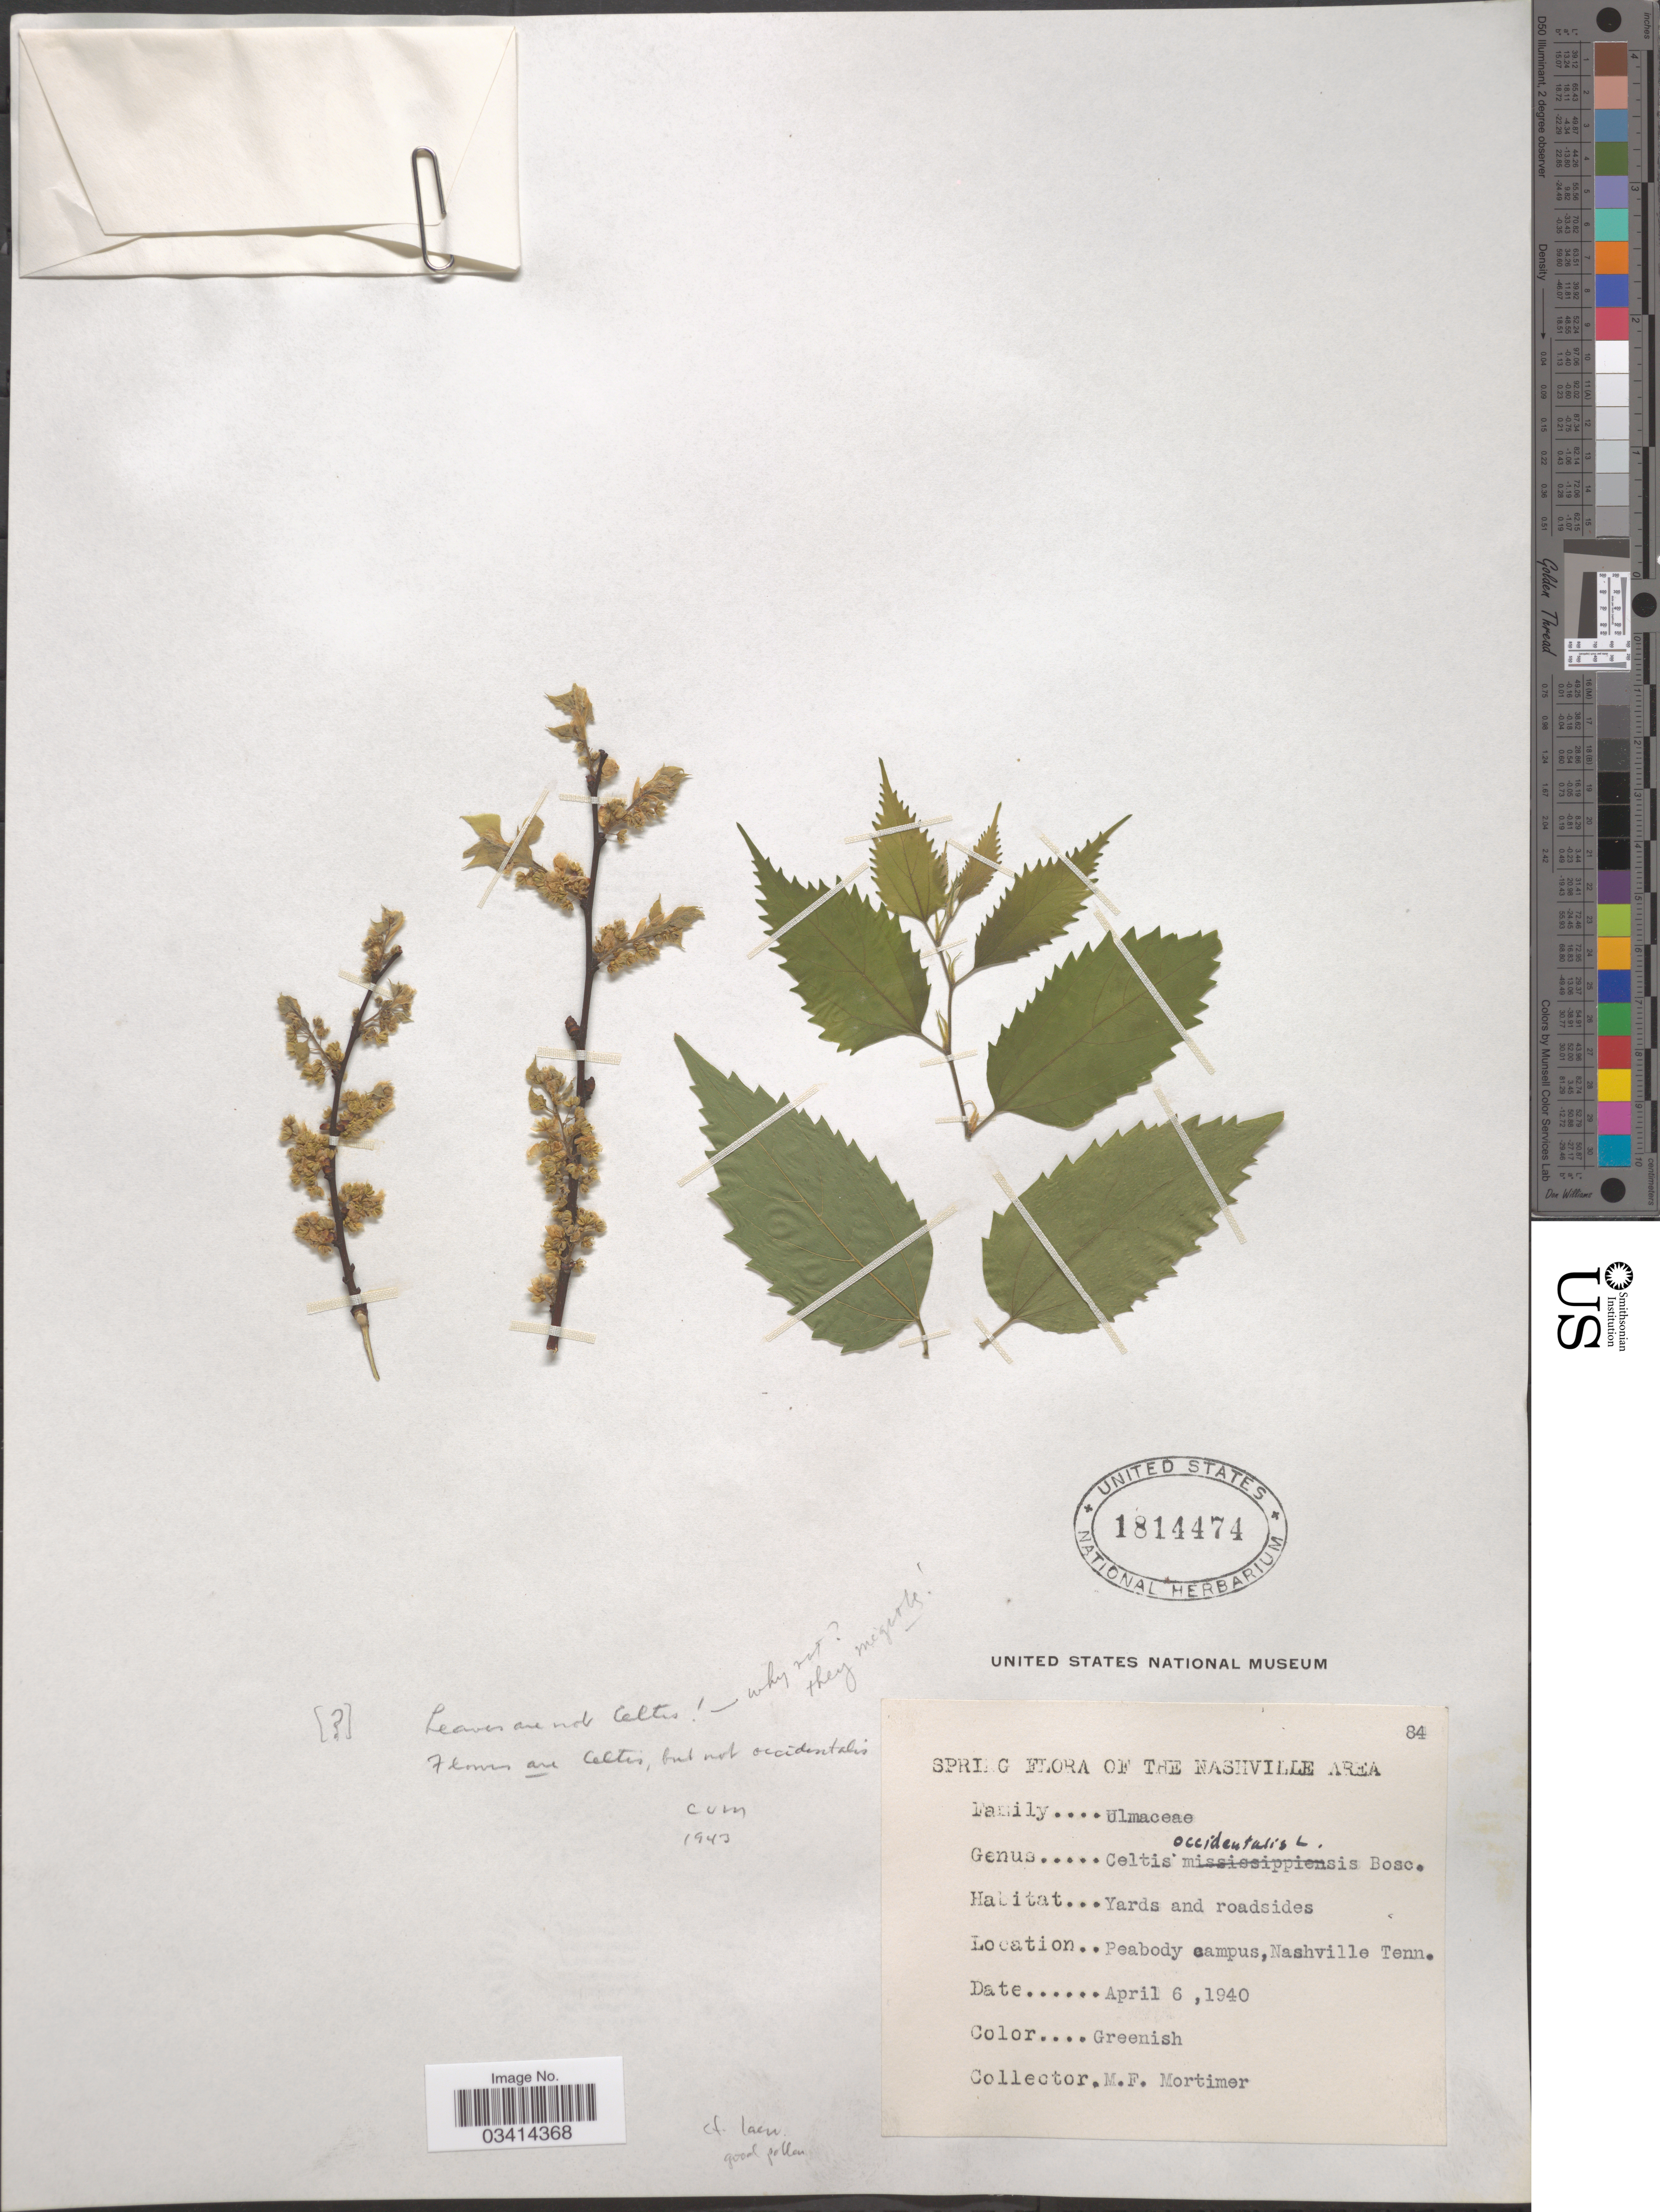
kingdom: Plantae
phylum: Tracheophyta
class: Magnoliopsida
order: Rosales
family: Cannabaceae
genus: Celtis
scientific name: Celtis sp.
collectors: M. Mortimer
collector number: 84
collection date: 1940-04-06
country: United States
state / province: Tennessee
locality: Nashville. Peabody campus, Nashville.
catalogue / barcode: US 1814474